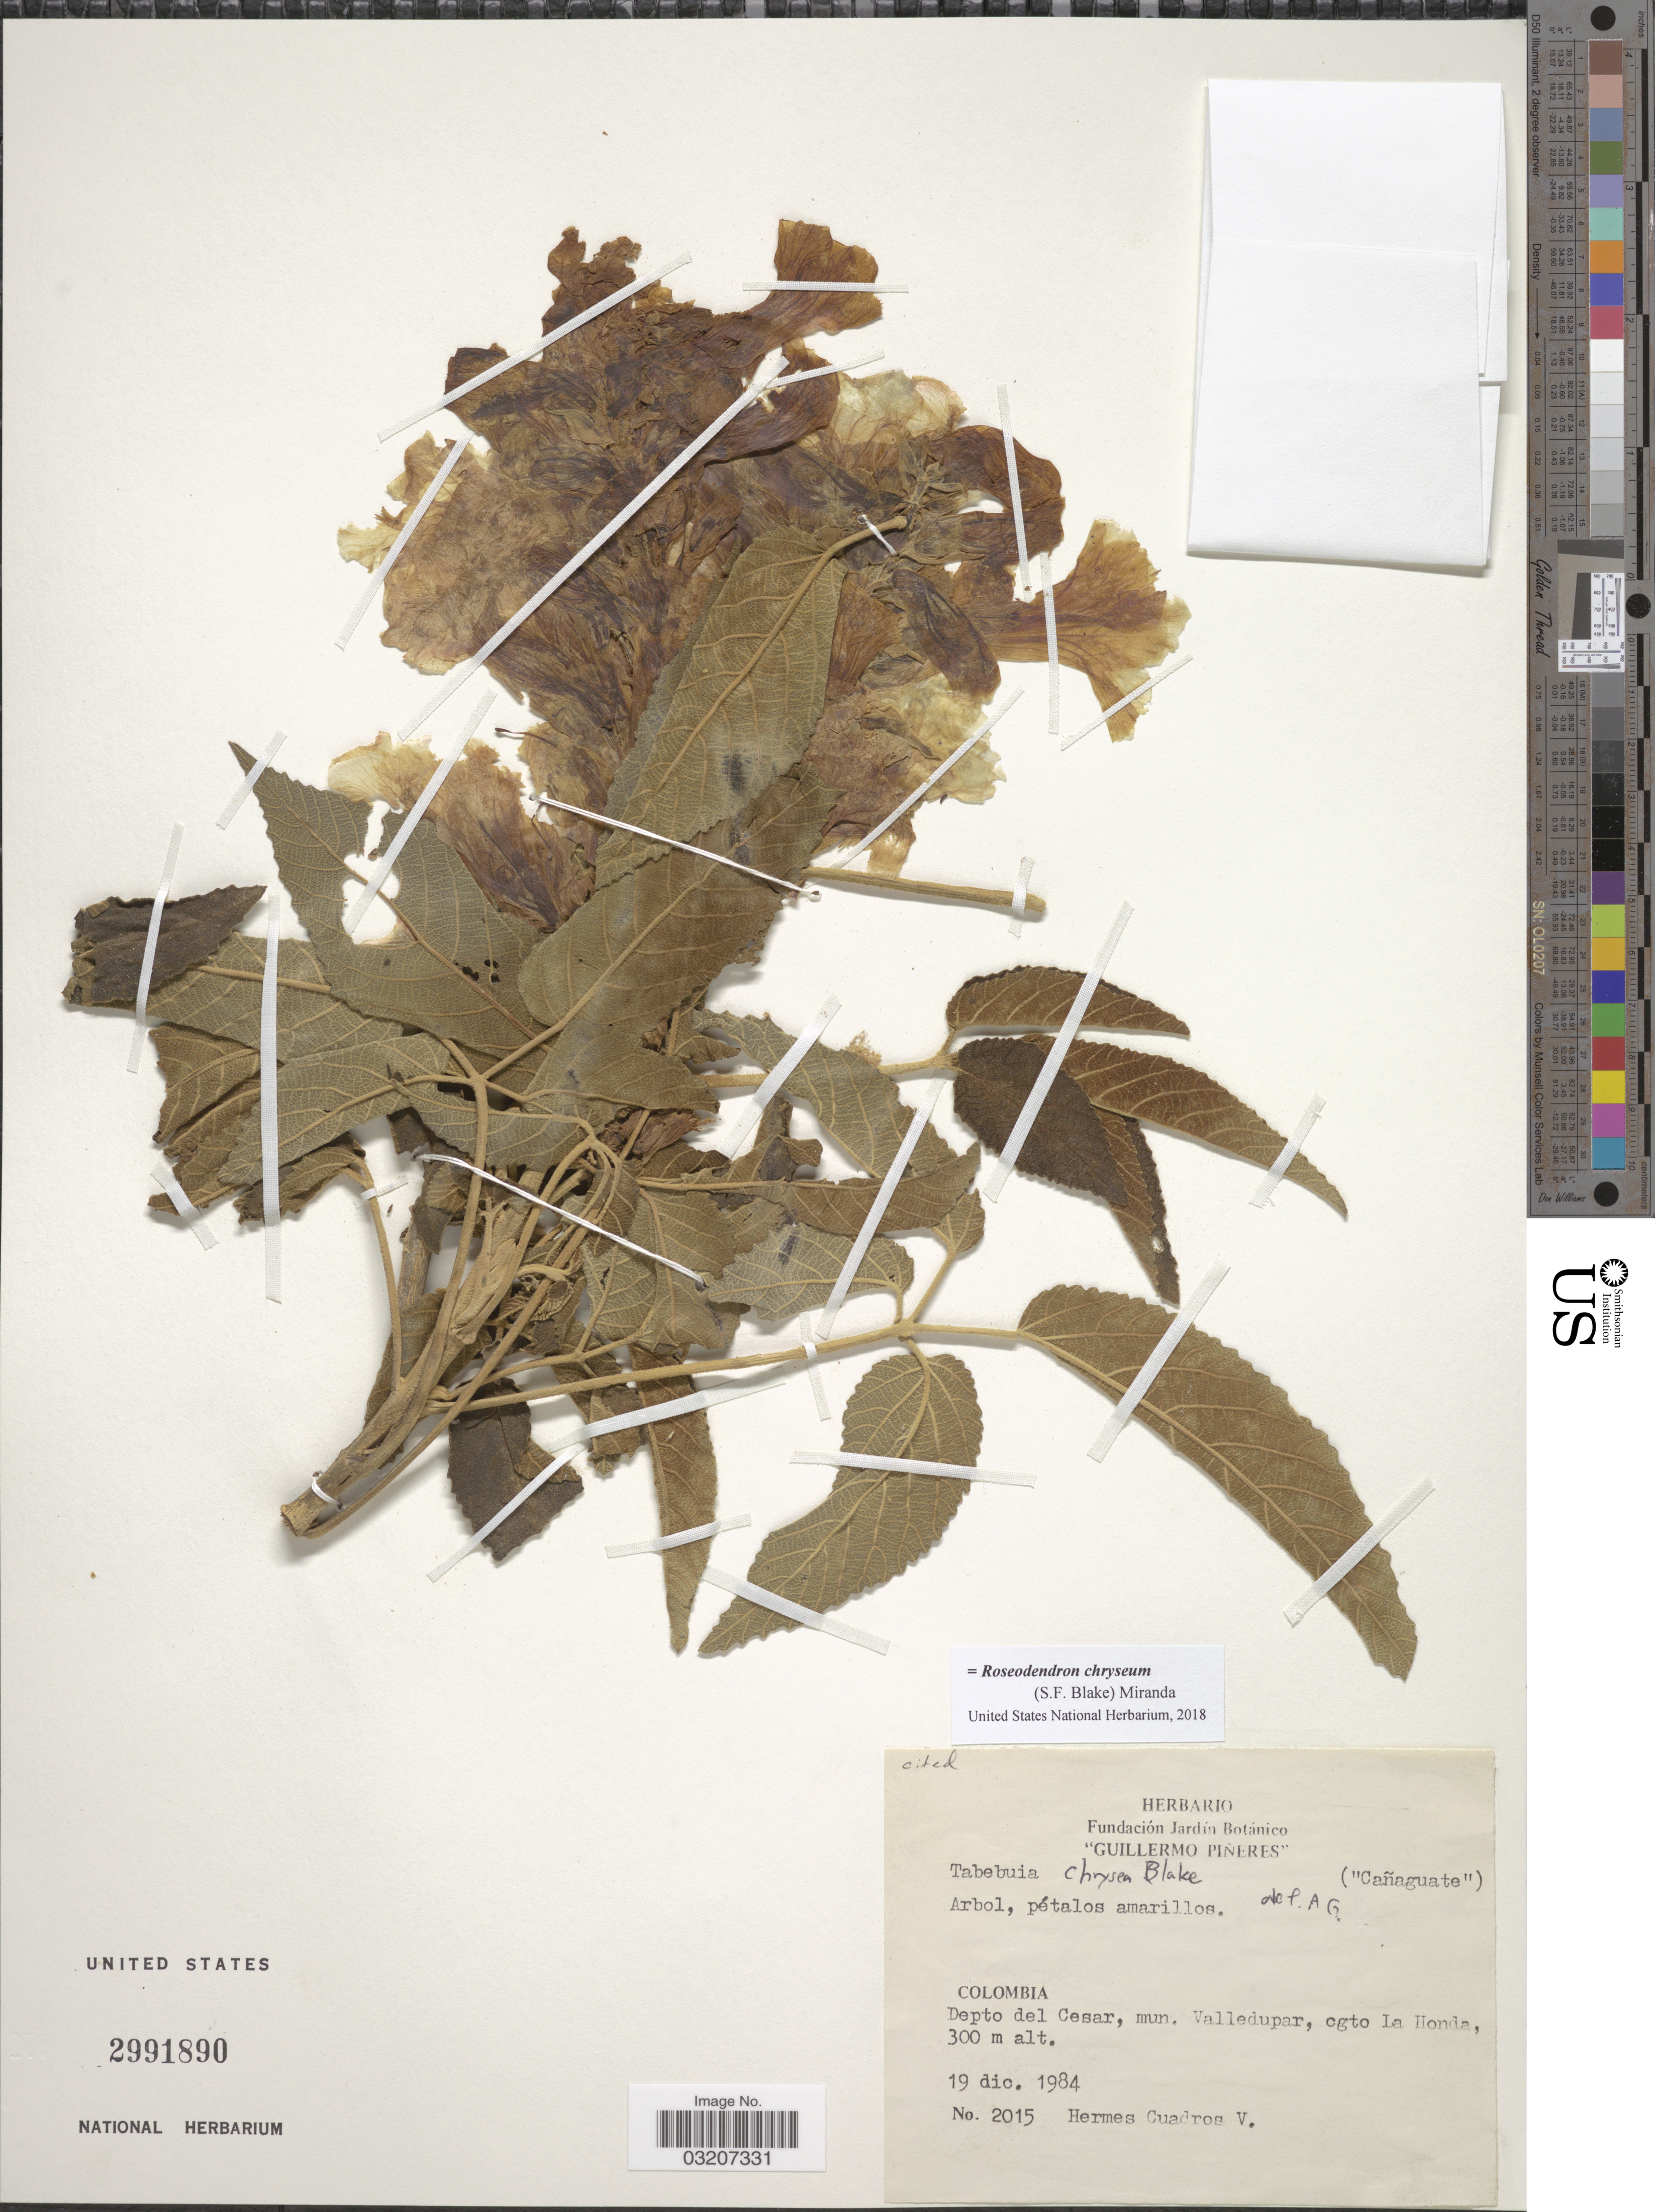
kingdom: Plantae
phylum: Tracheophyta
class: Magnoliopsida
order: Lamiales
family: Bignoniaceae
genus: Roseodendron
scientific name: Roseodendron chryseum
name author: (S.F. Blake) Miranda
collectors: H. Cuadros V.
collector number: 2015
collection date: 1984-12-19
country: Colombia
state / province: Cesar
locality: Depto del Cesar, mun. Valledupar, mun. Valledupar, cgto La Honda.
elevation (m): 300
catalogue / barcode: US 2991890